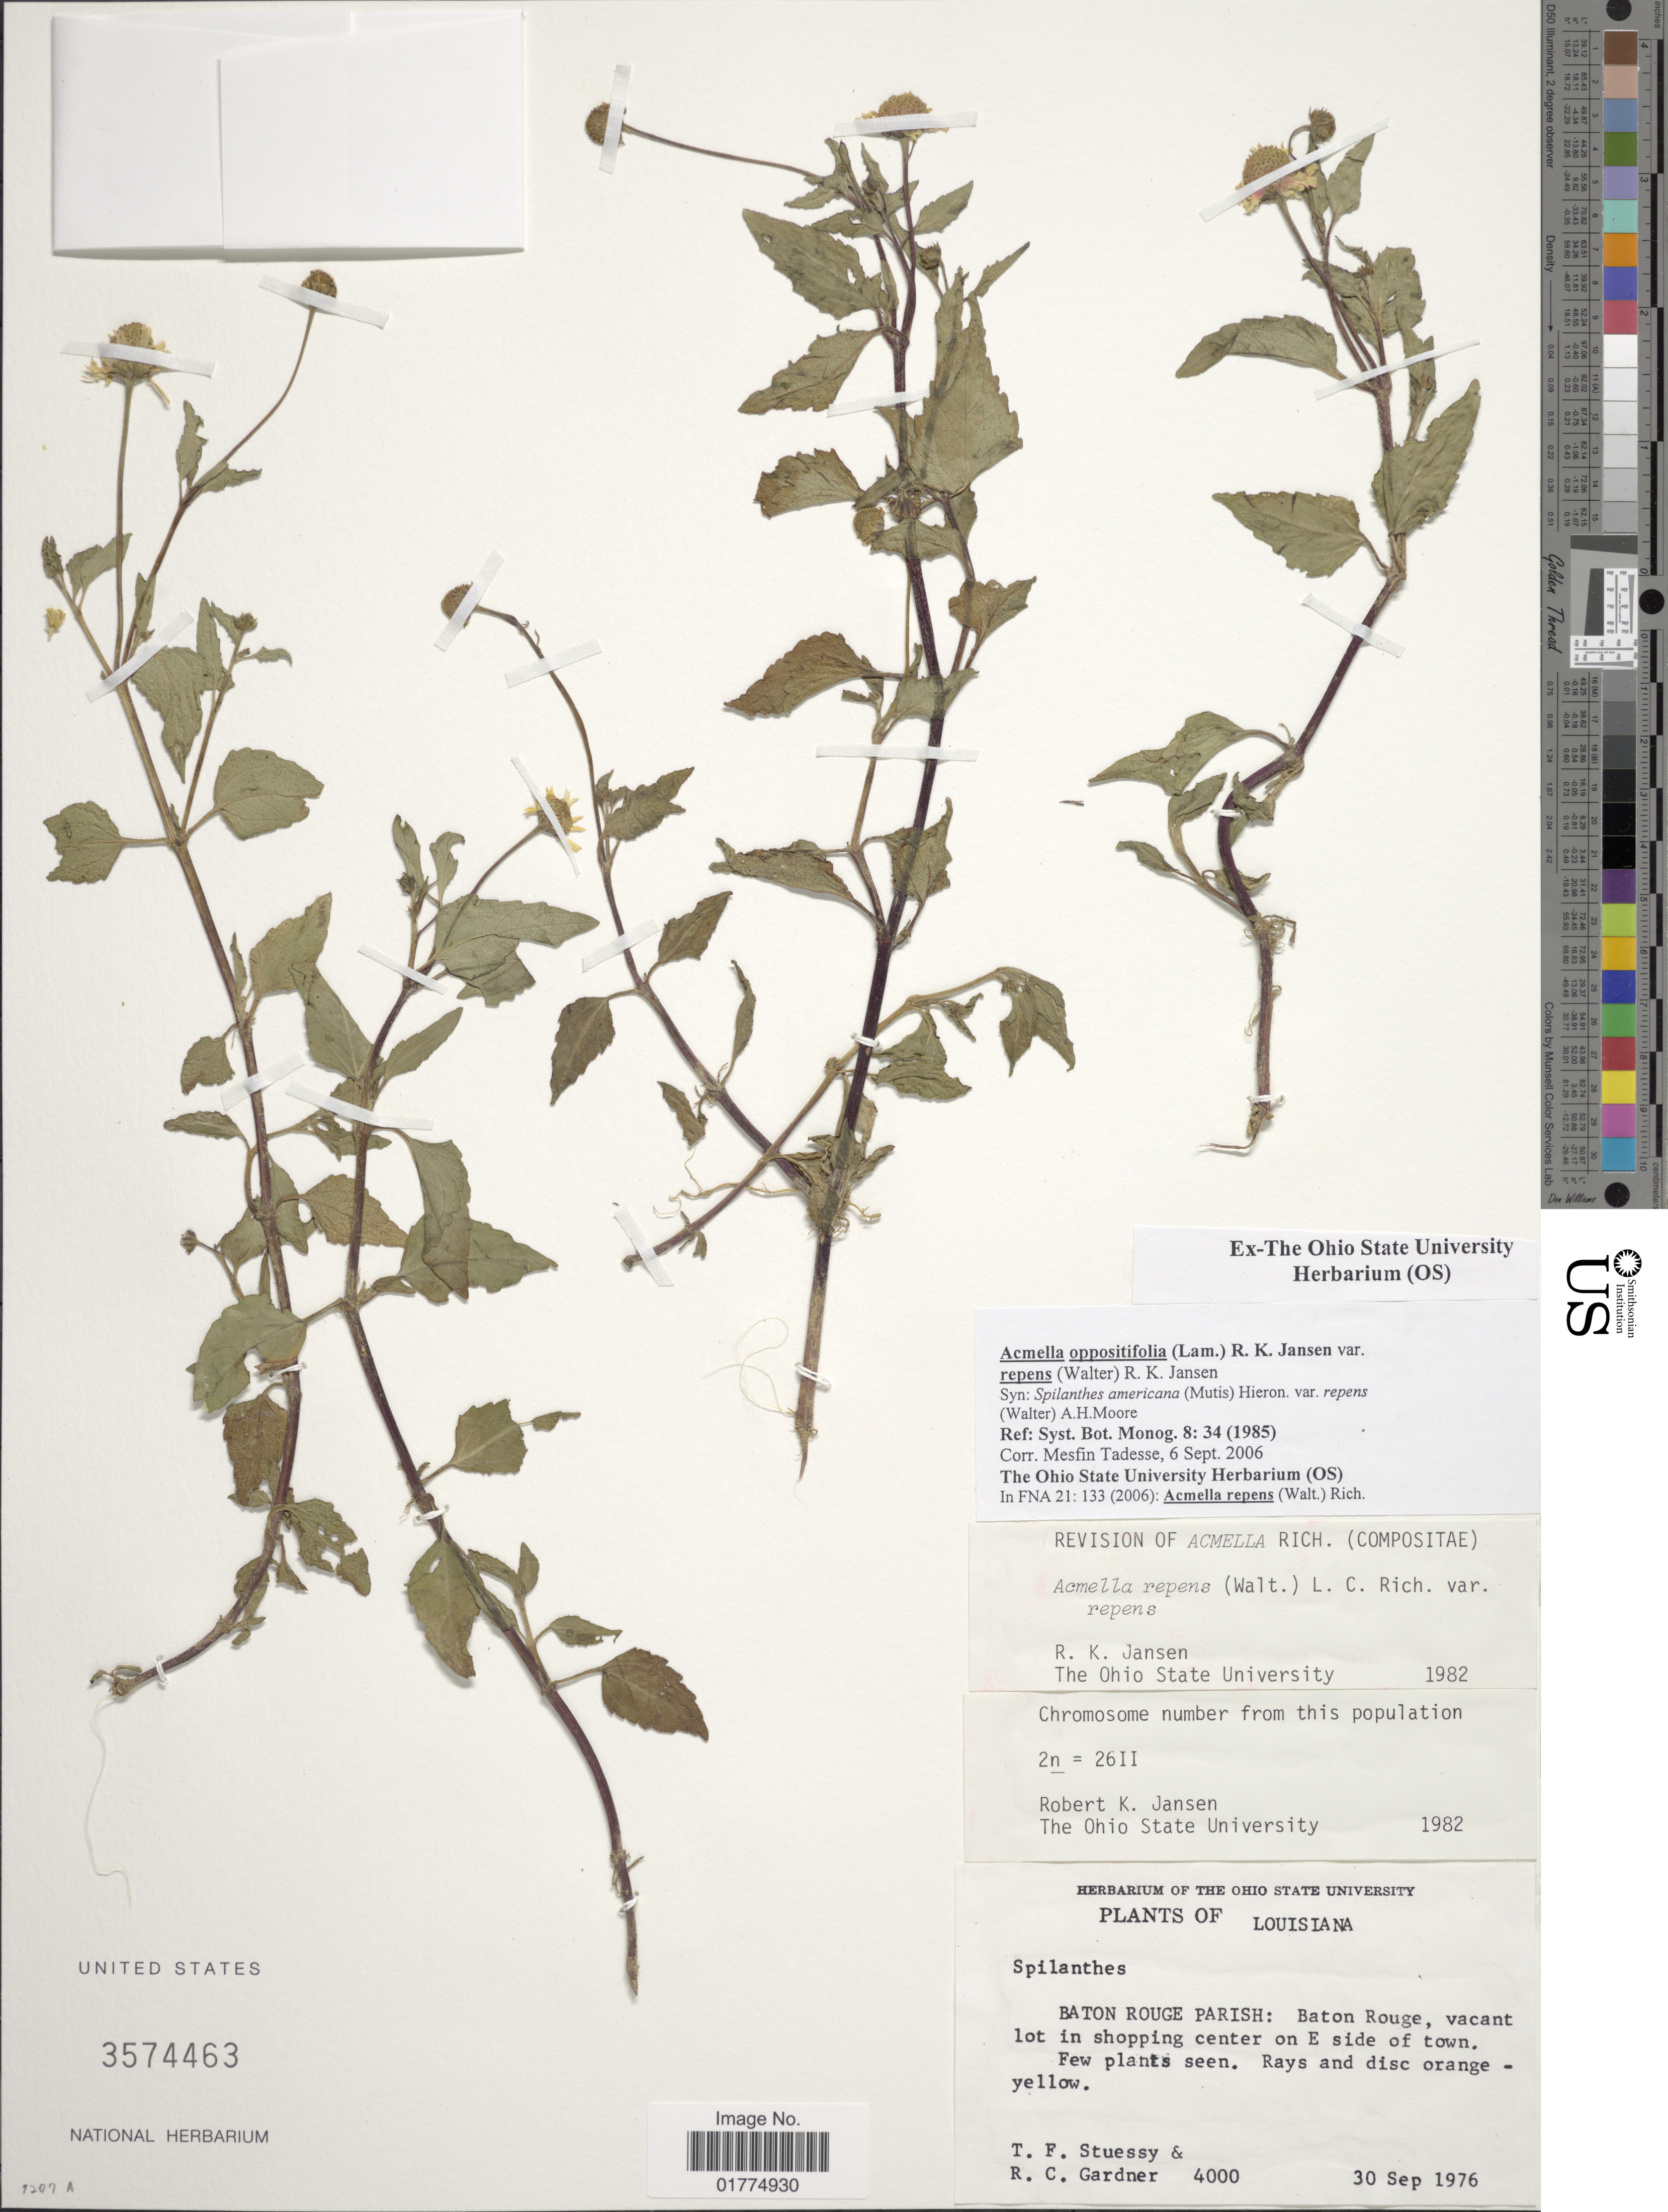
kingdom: Plantae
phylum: Tracheophyta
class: Magnoliopsida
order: Asterales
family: Asteraceae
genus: Acmella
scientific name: Acmella repens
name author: (Walter) Rich.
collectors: T. Stuessy & R. C. Gardner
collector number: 4000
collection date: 1976-09-30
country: United States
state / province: Louisiana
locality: Baton Rouge Parish: Baton Rouge, vacant lot in shopping center on E side of town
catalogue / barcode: US 3574463